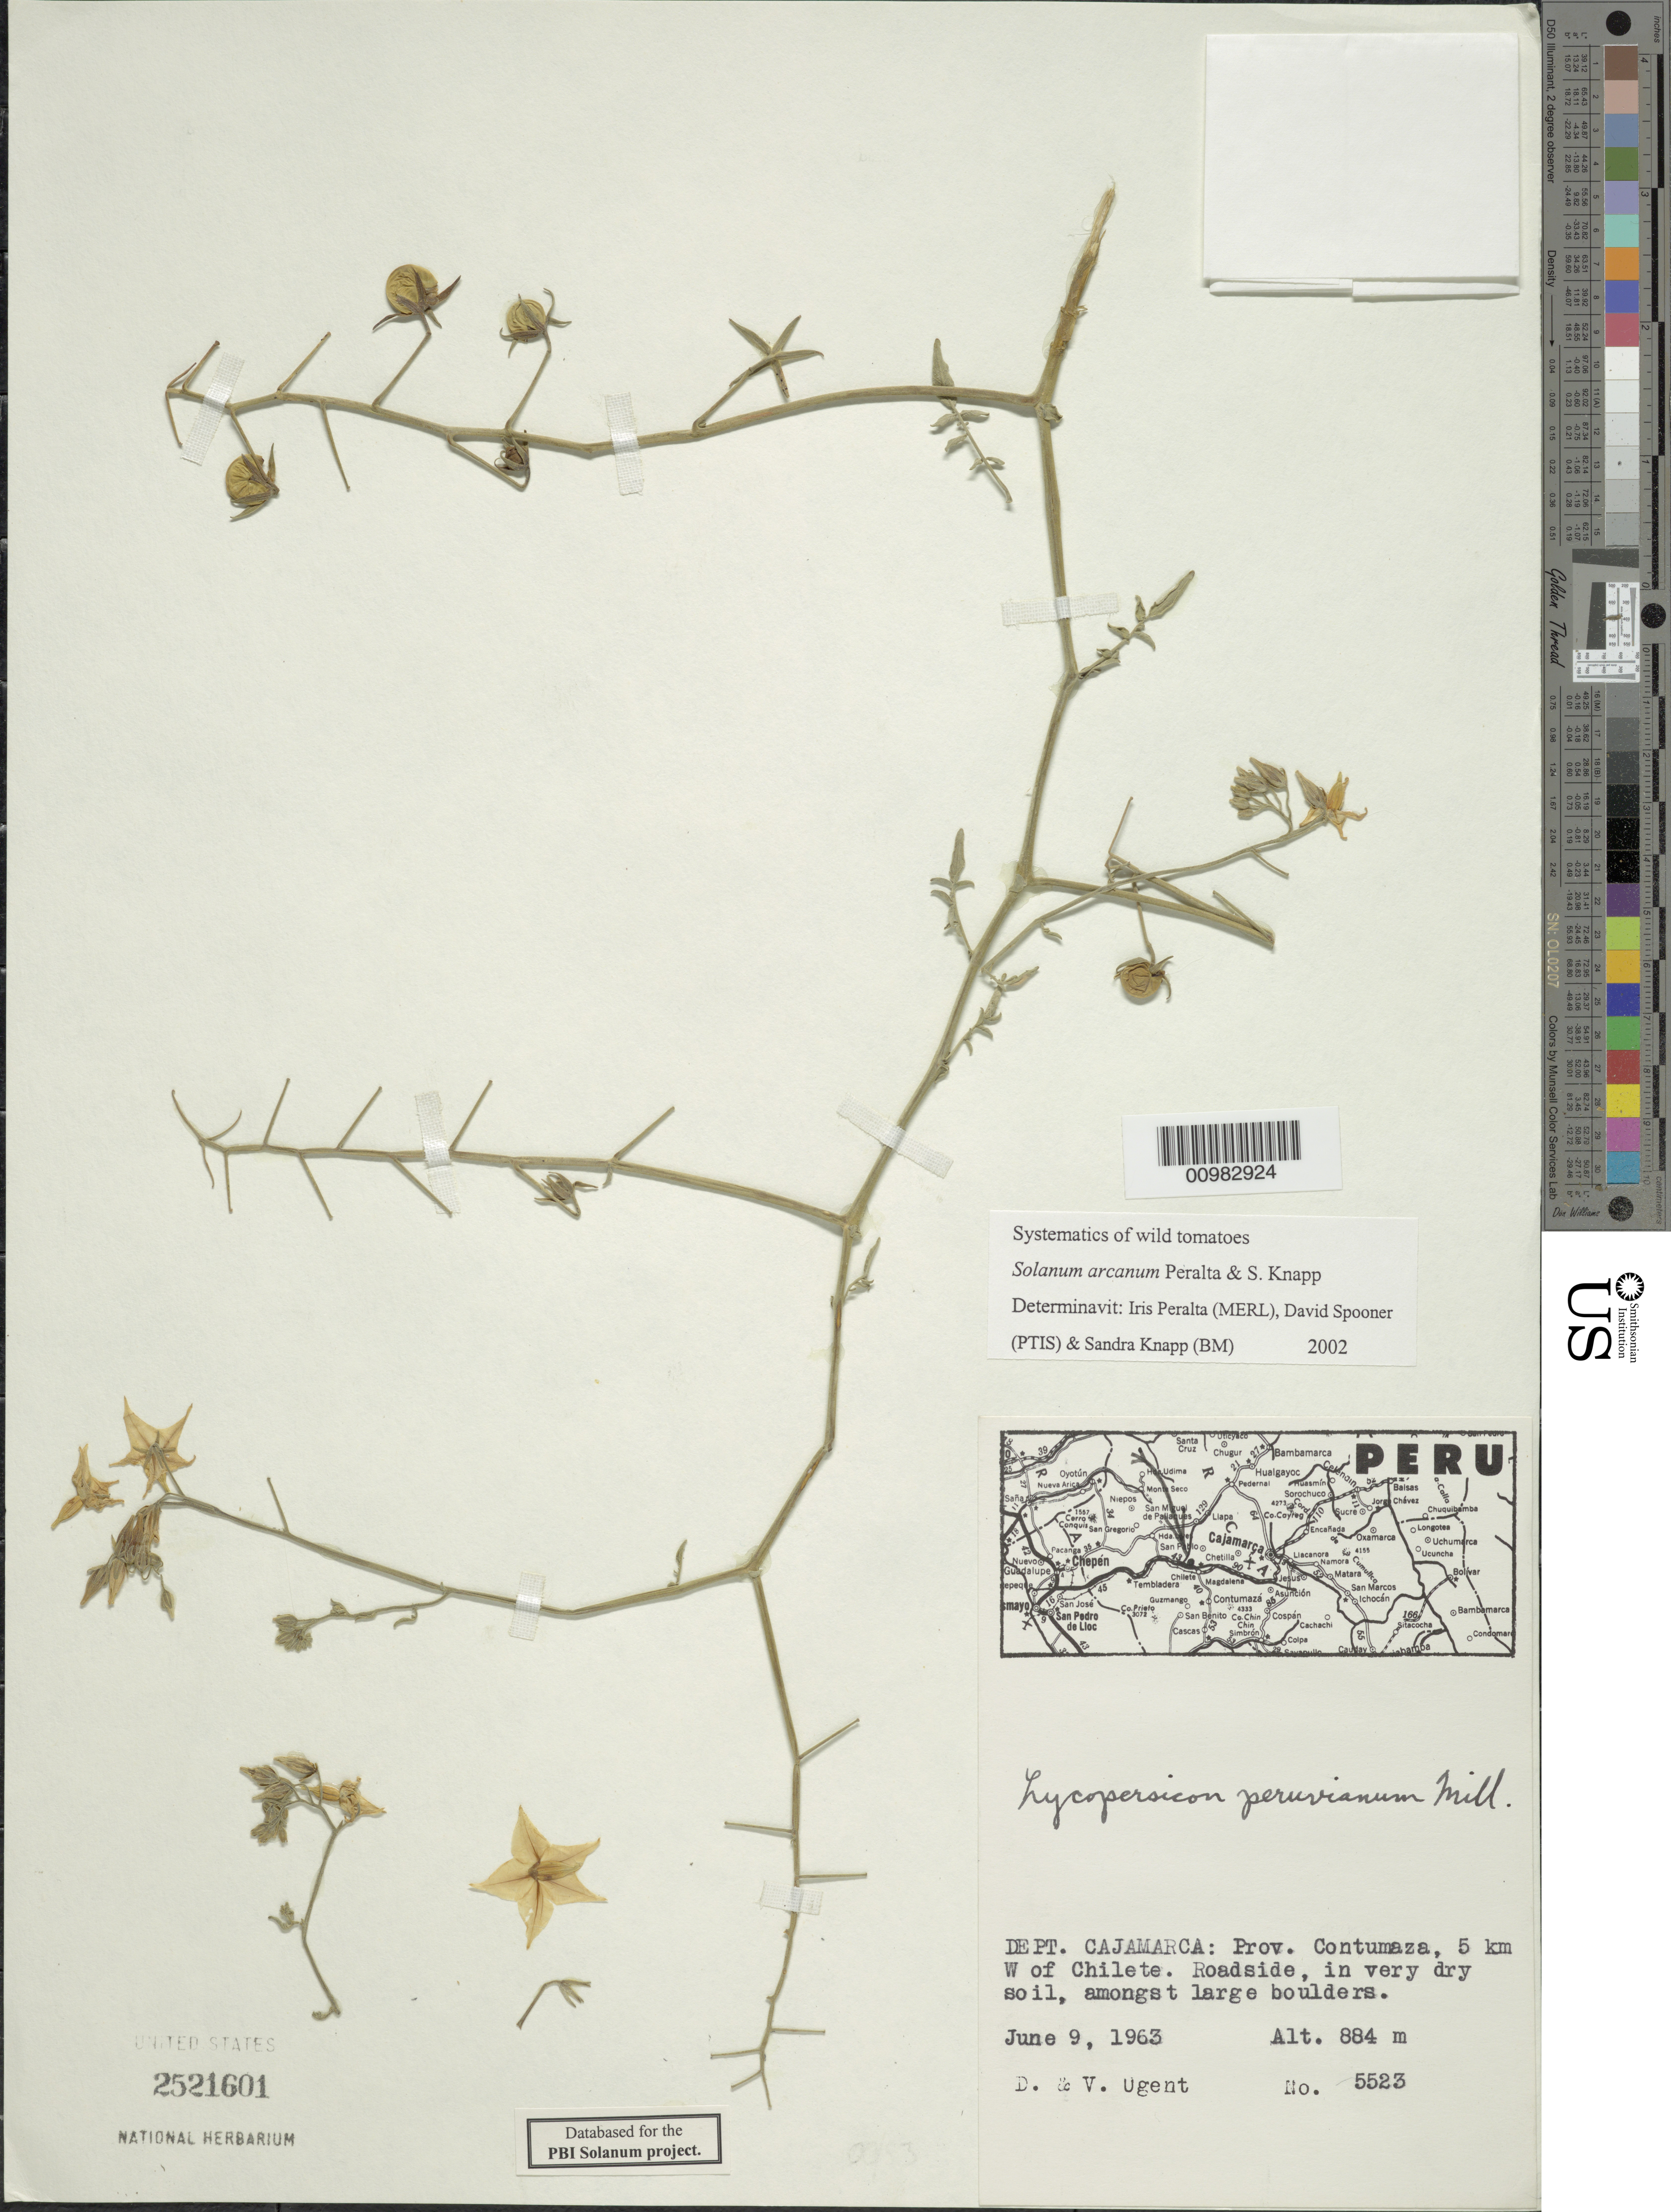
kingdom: Plantae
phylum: Tracheophyta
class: Magnoliopsida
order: Solanales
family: Solanaceae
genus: Solanum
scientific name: Solanum arcanum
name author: Peralta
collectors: D. Ugent & V. Ugent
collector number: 5523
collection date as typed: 9 Jun 1963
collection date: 1963-06-09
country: Peru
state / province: Cajamarca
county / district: Contumazá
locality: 5 km W of Chilete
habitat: roadside, in very dry soil amongst large boulders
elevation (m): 884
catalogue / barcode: US 2521601